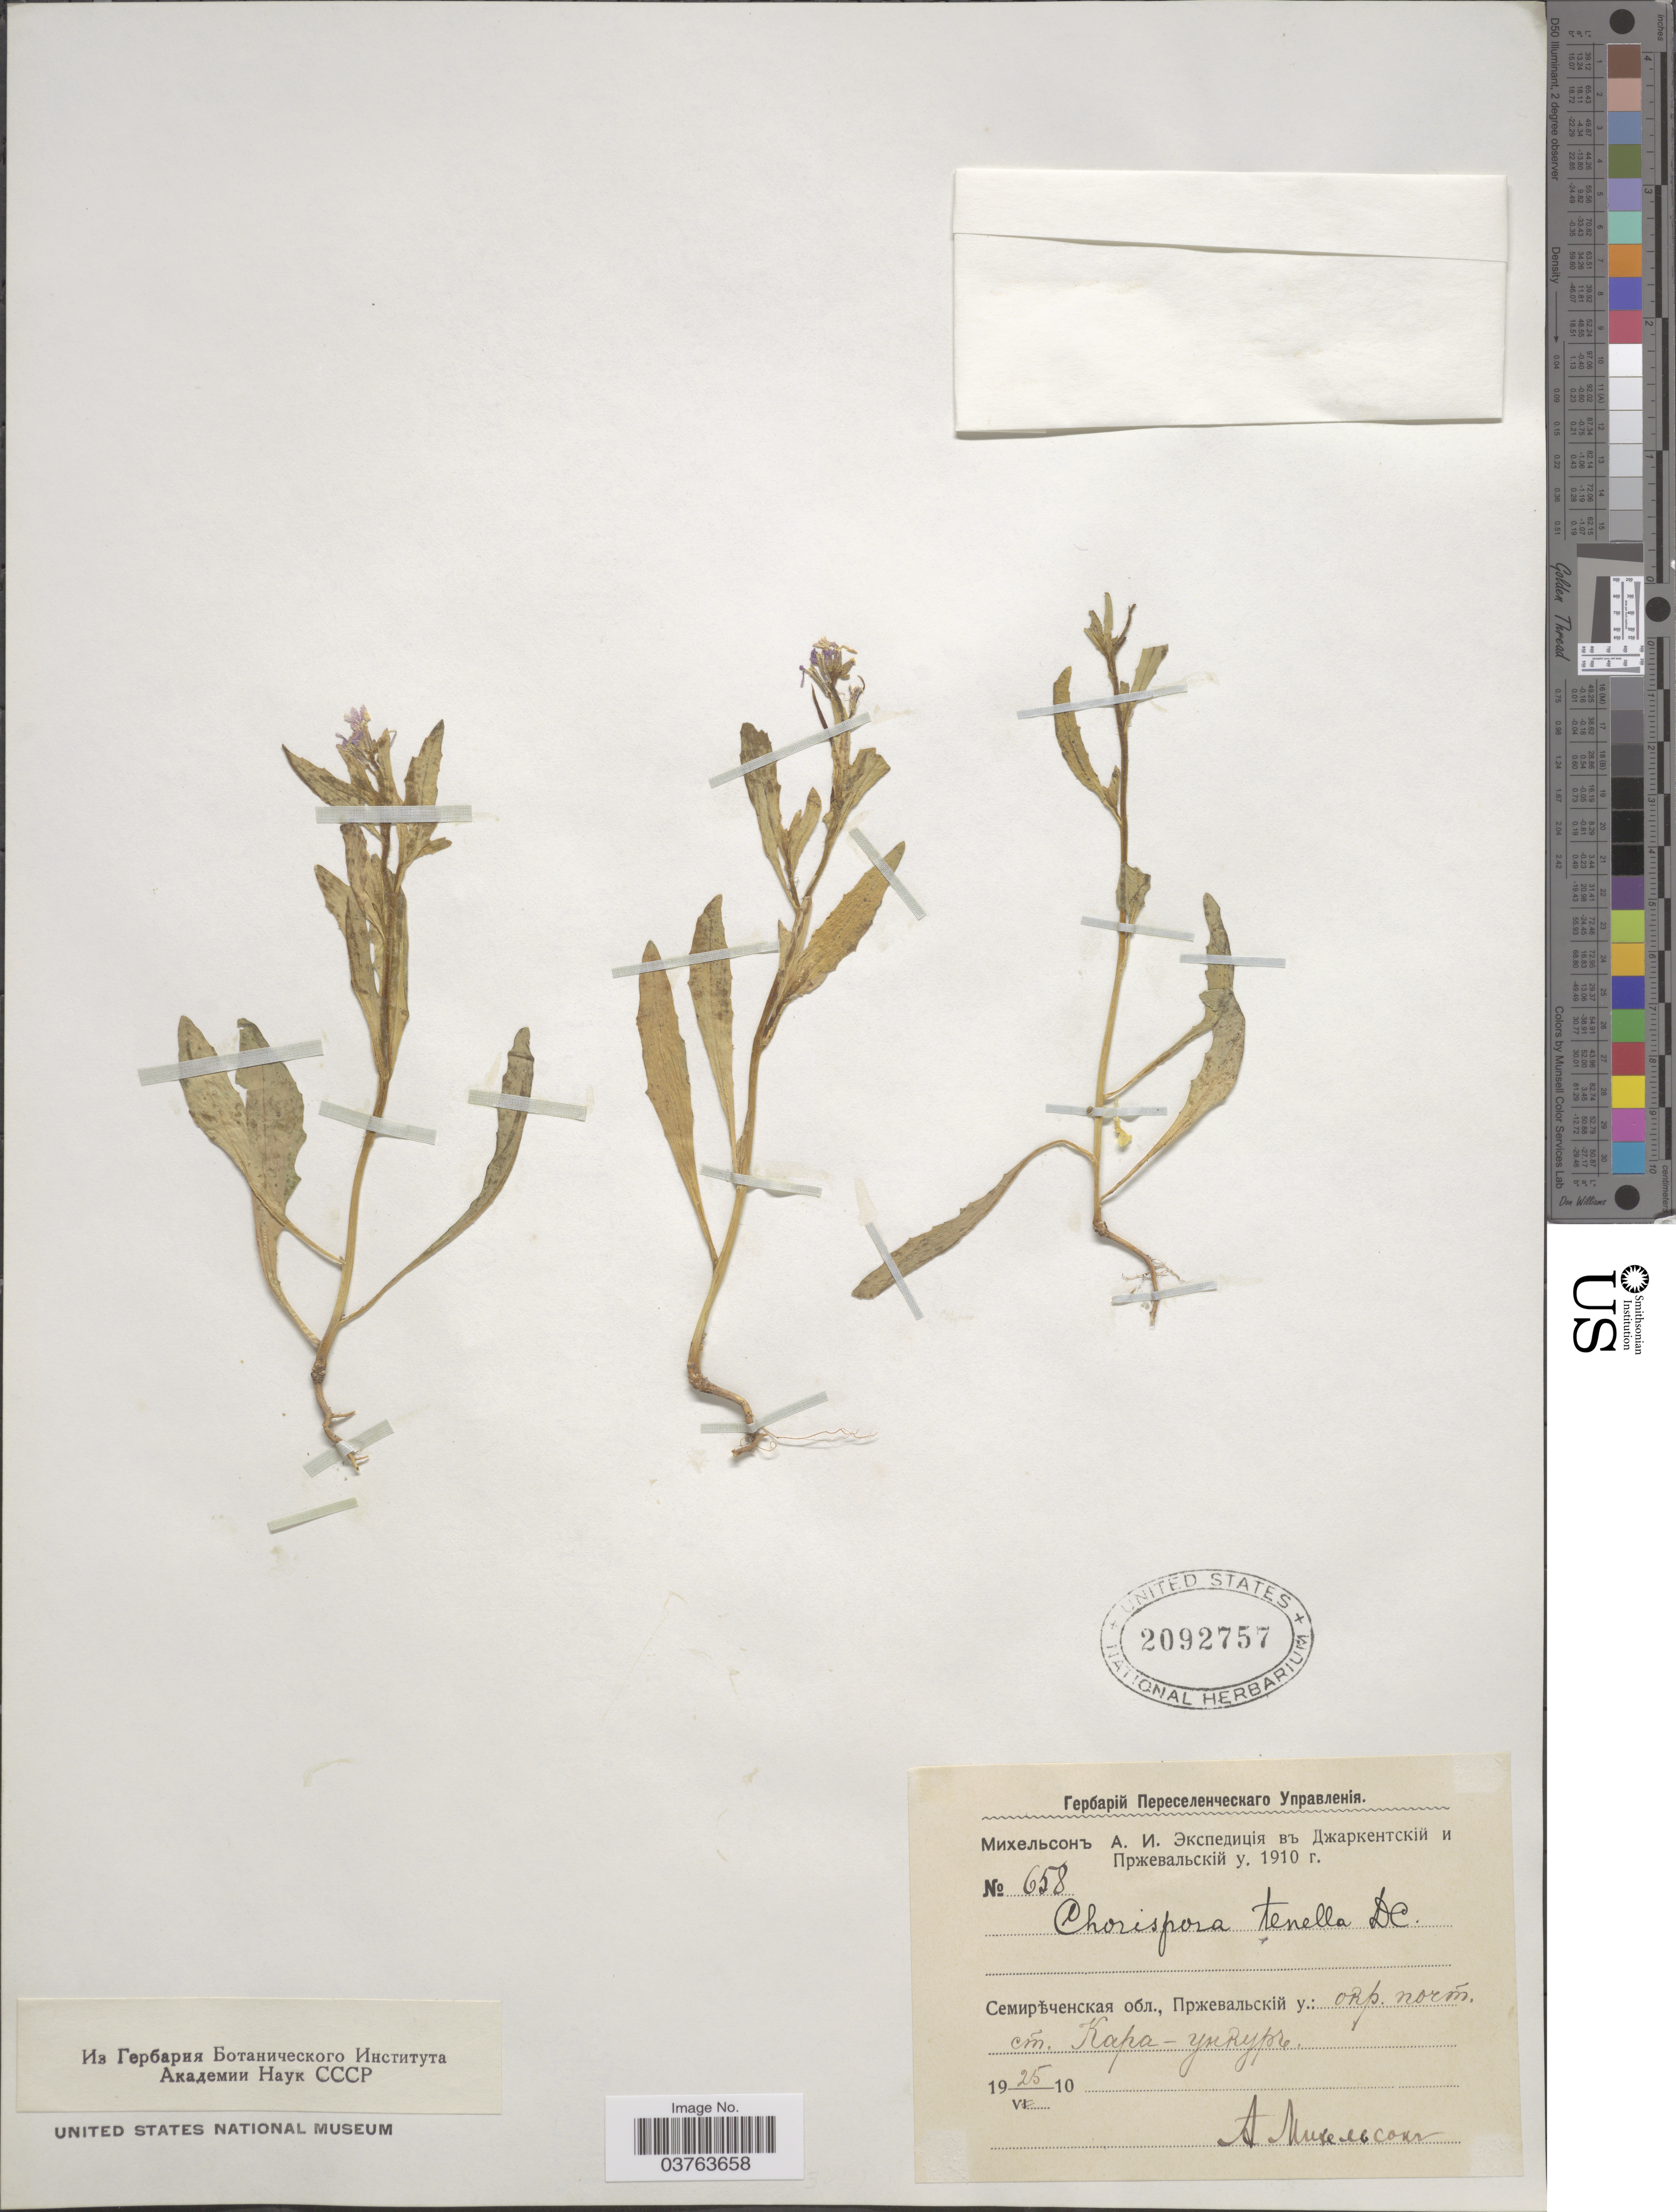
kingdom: Plantae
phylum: Tracheophyta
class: Magnoliopsida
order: Brassicales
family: Brassicaceae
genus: Chorispora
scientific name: Chorispora tenella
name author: DC.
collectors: A. Mikhelson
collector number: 658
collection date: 1910-05-25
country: Kyrgyzstan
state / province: Naryn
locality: near Karaynkurt.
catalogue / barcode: US 2092757